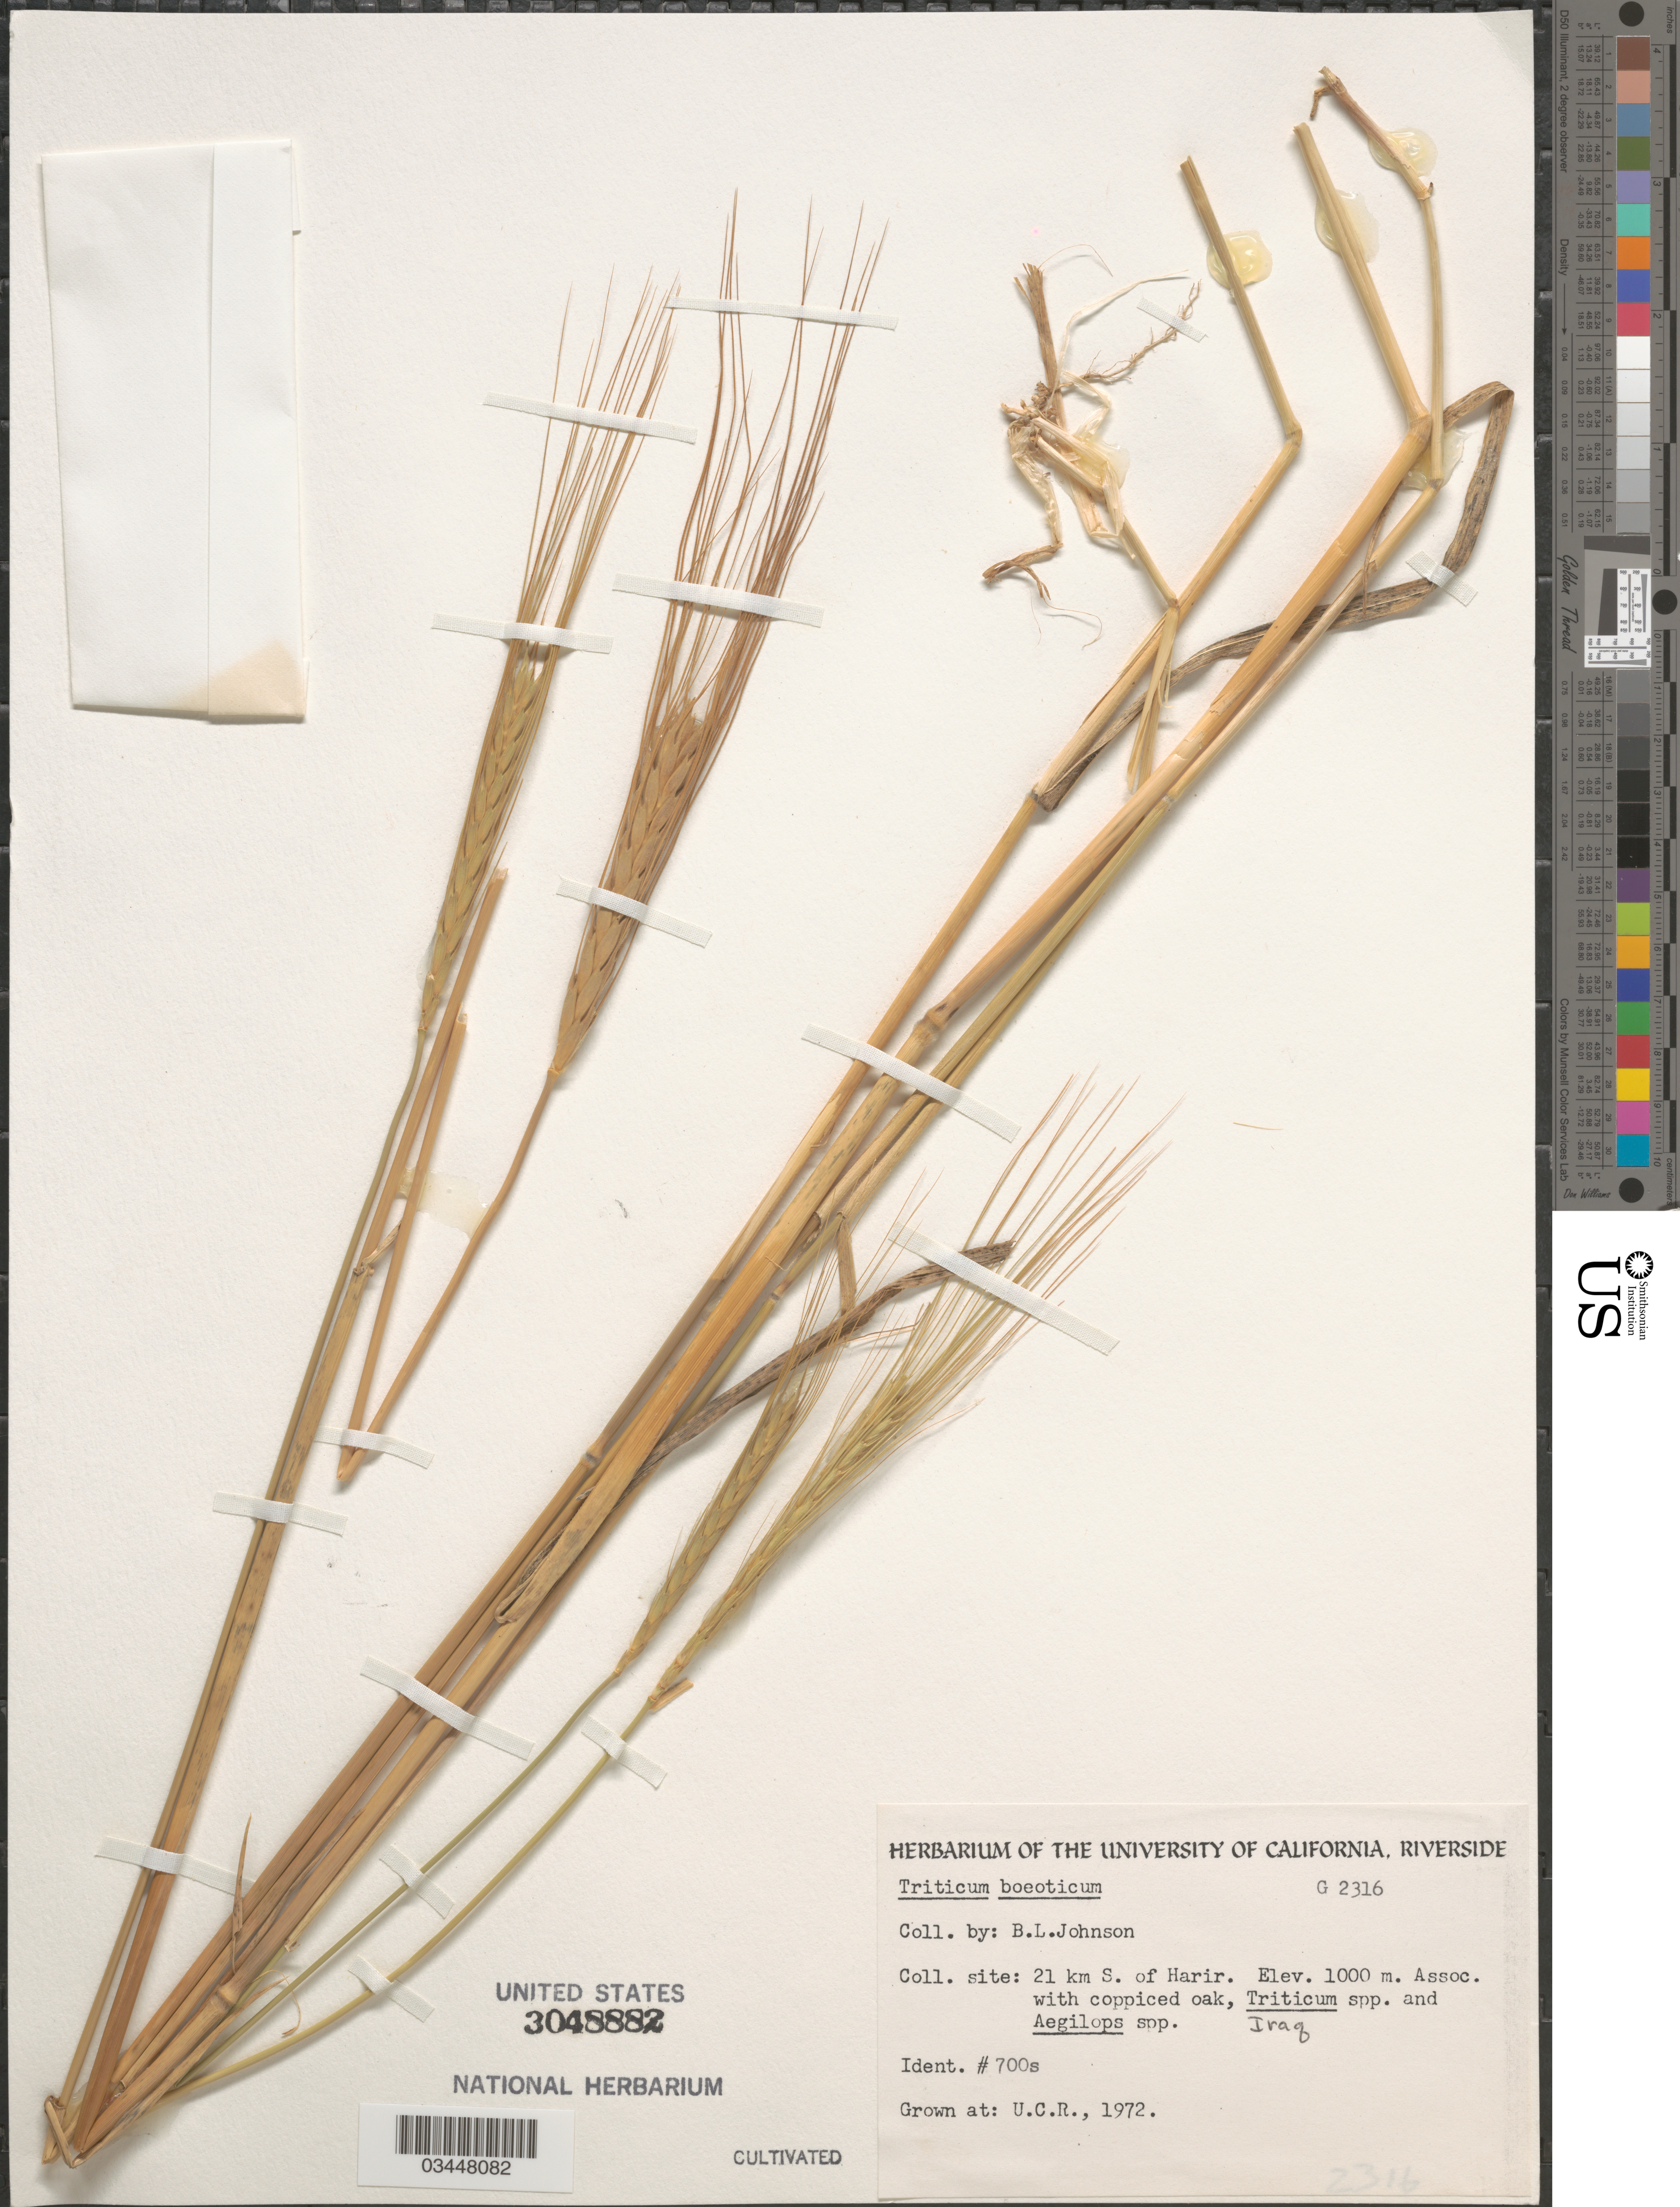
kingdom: Plantae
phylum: Tracheophyta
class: Liliopsida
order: Poales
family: Poaceae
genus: Triticum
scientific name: Triticum boeoticum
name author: Boiss.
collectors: ex herb. Univ. of California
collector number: G2316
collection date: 1972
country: United States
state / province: California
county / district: Riverside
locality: U.C.R.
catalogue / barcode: US 3048882